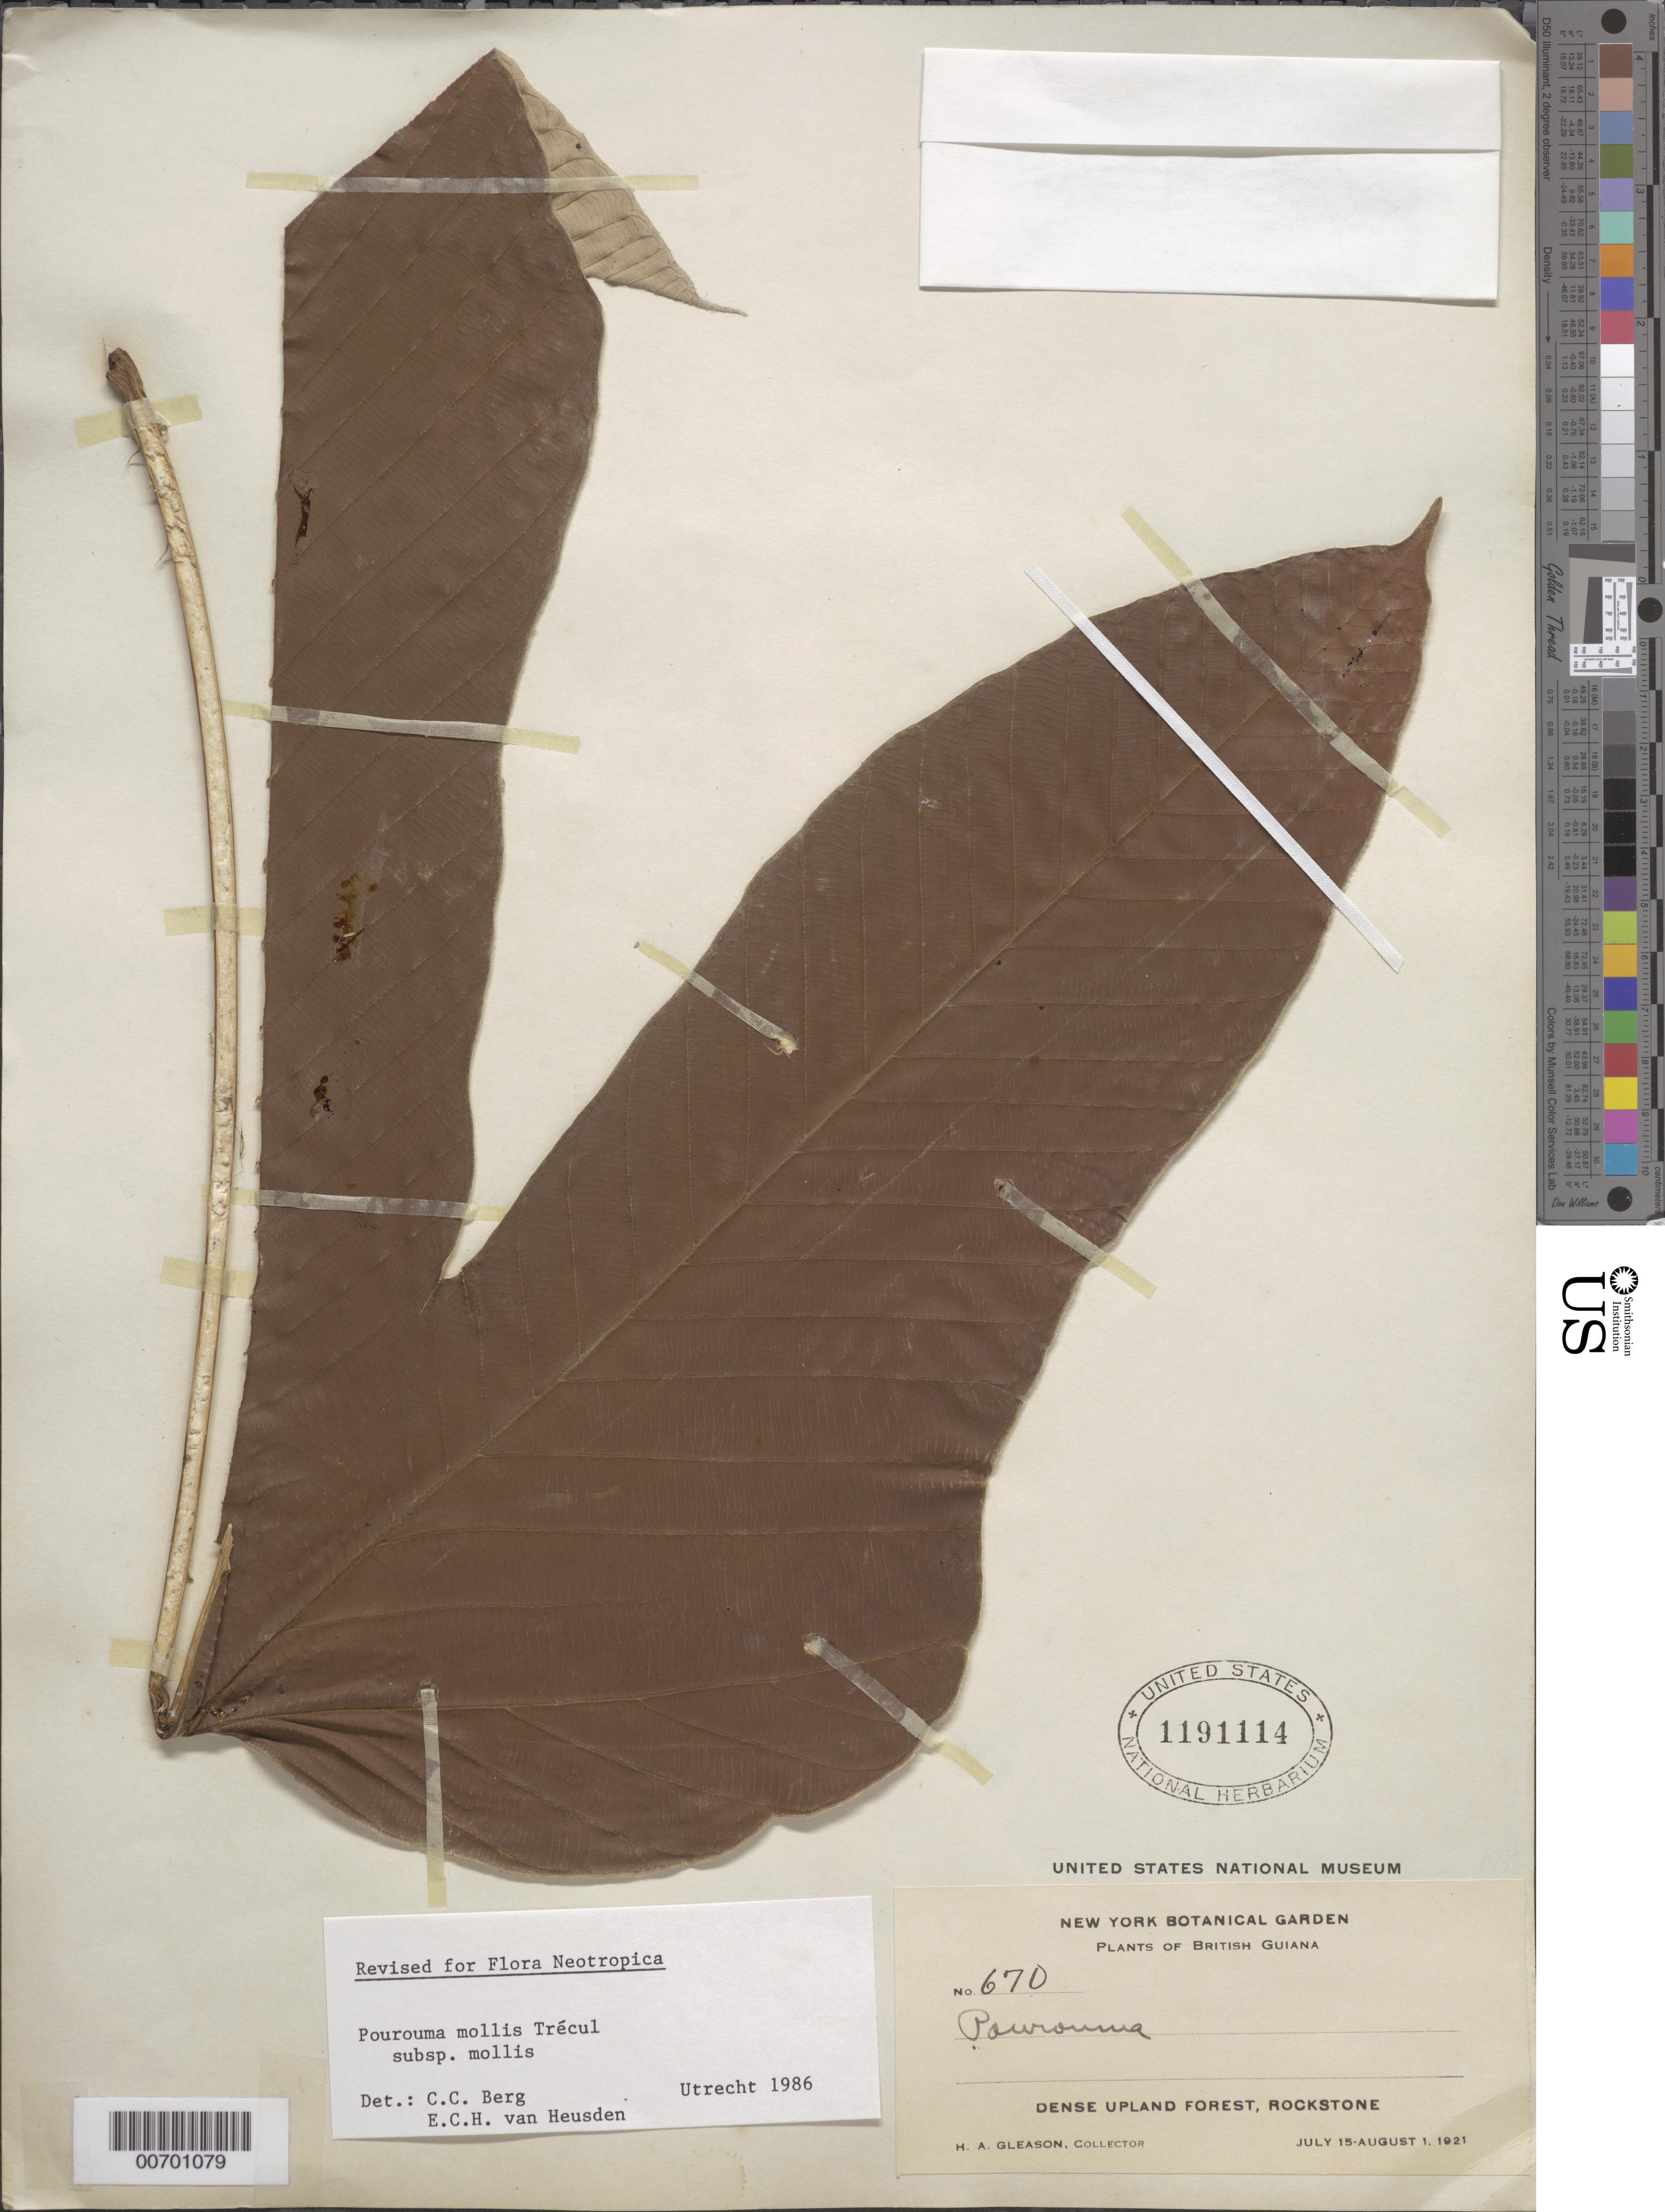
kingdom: Plantae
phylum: Tracheophyta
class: Magnoliopsida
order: Rosales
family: Urticaceae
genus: Pourouma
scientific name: Pourouma mollis subsp. mollis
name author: Trécul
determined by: Berg, C. C.; Heusden, E. C.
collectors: H. A. Gleason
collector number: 670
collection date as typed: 15-Jul-21 to 1-Aug-21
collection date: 1921-07-15/1921-08-01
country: Guyana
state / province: U. Demerara-Berbice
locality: Rockstone, in and about the village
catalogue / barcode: US 1191114